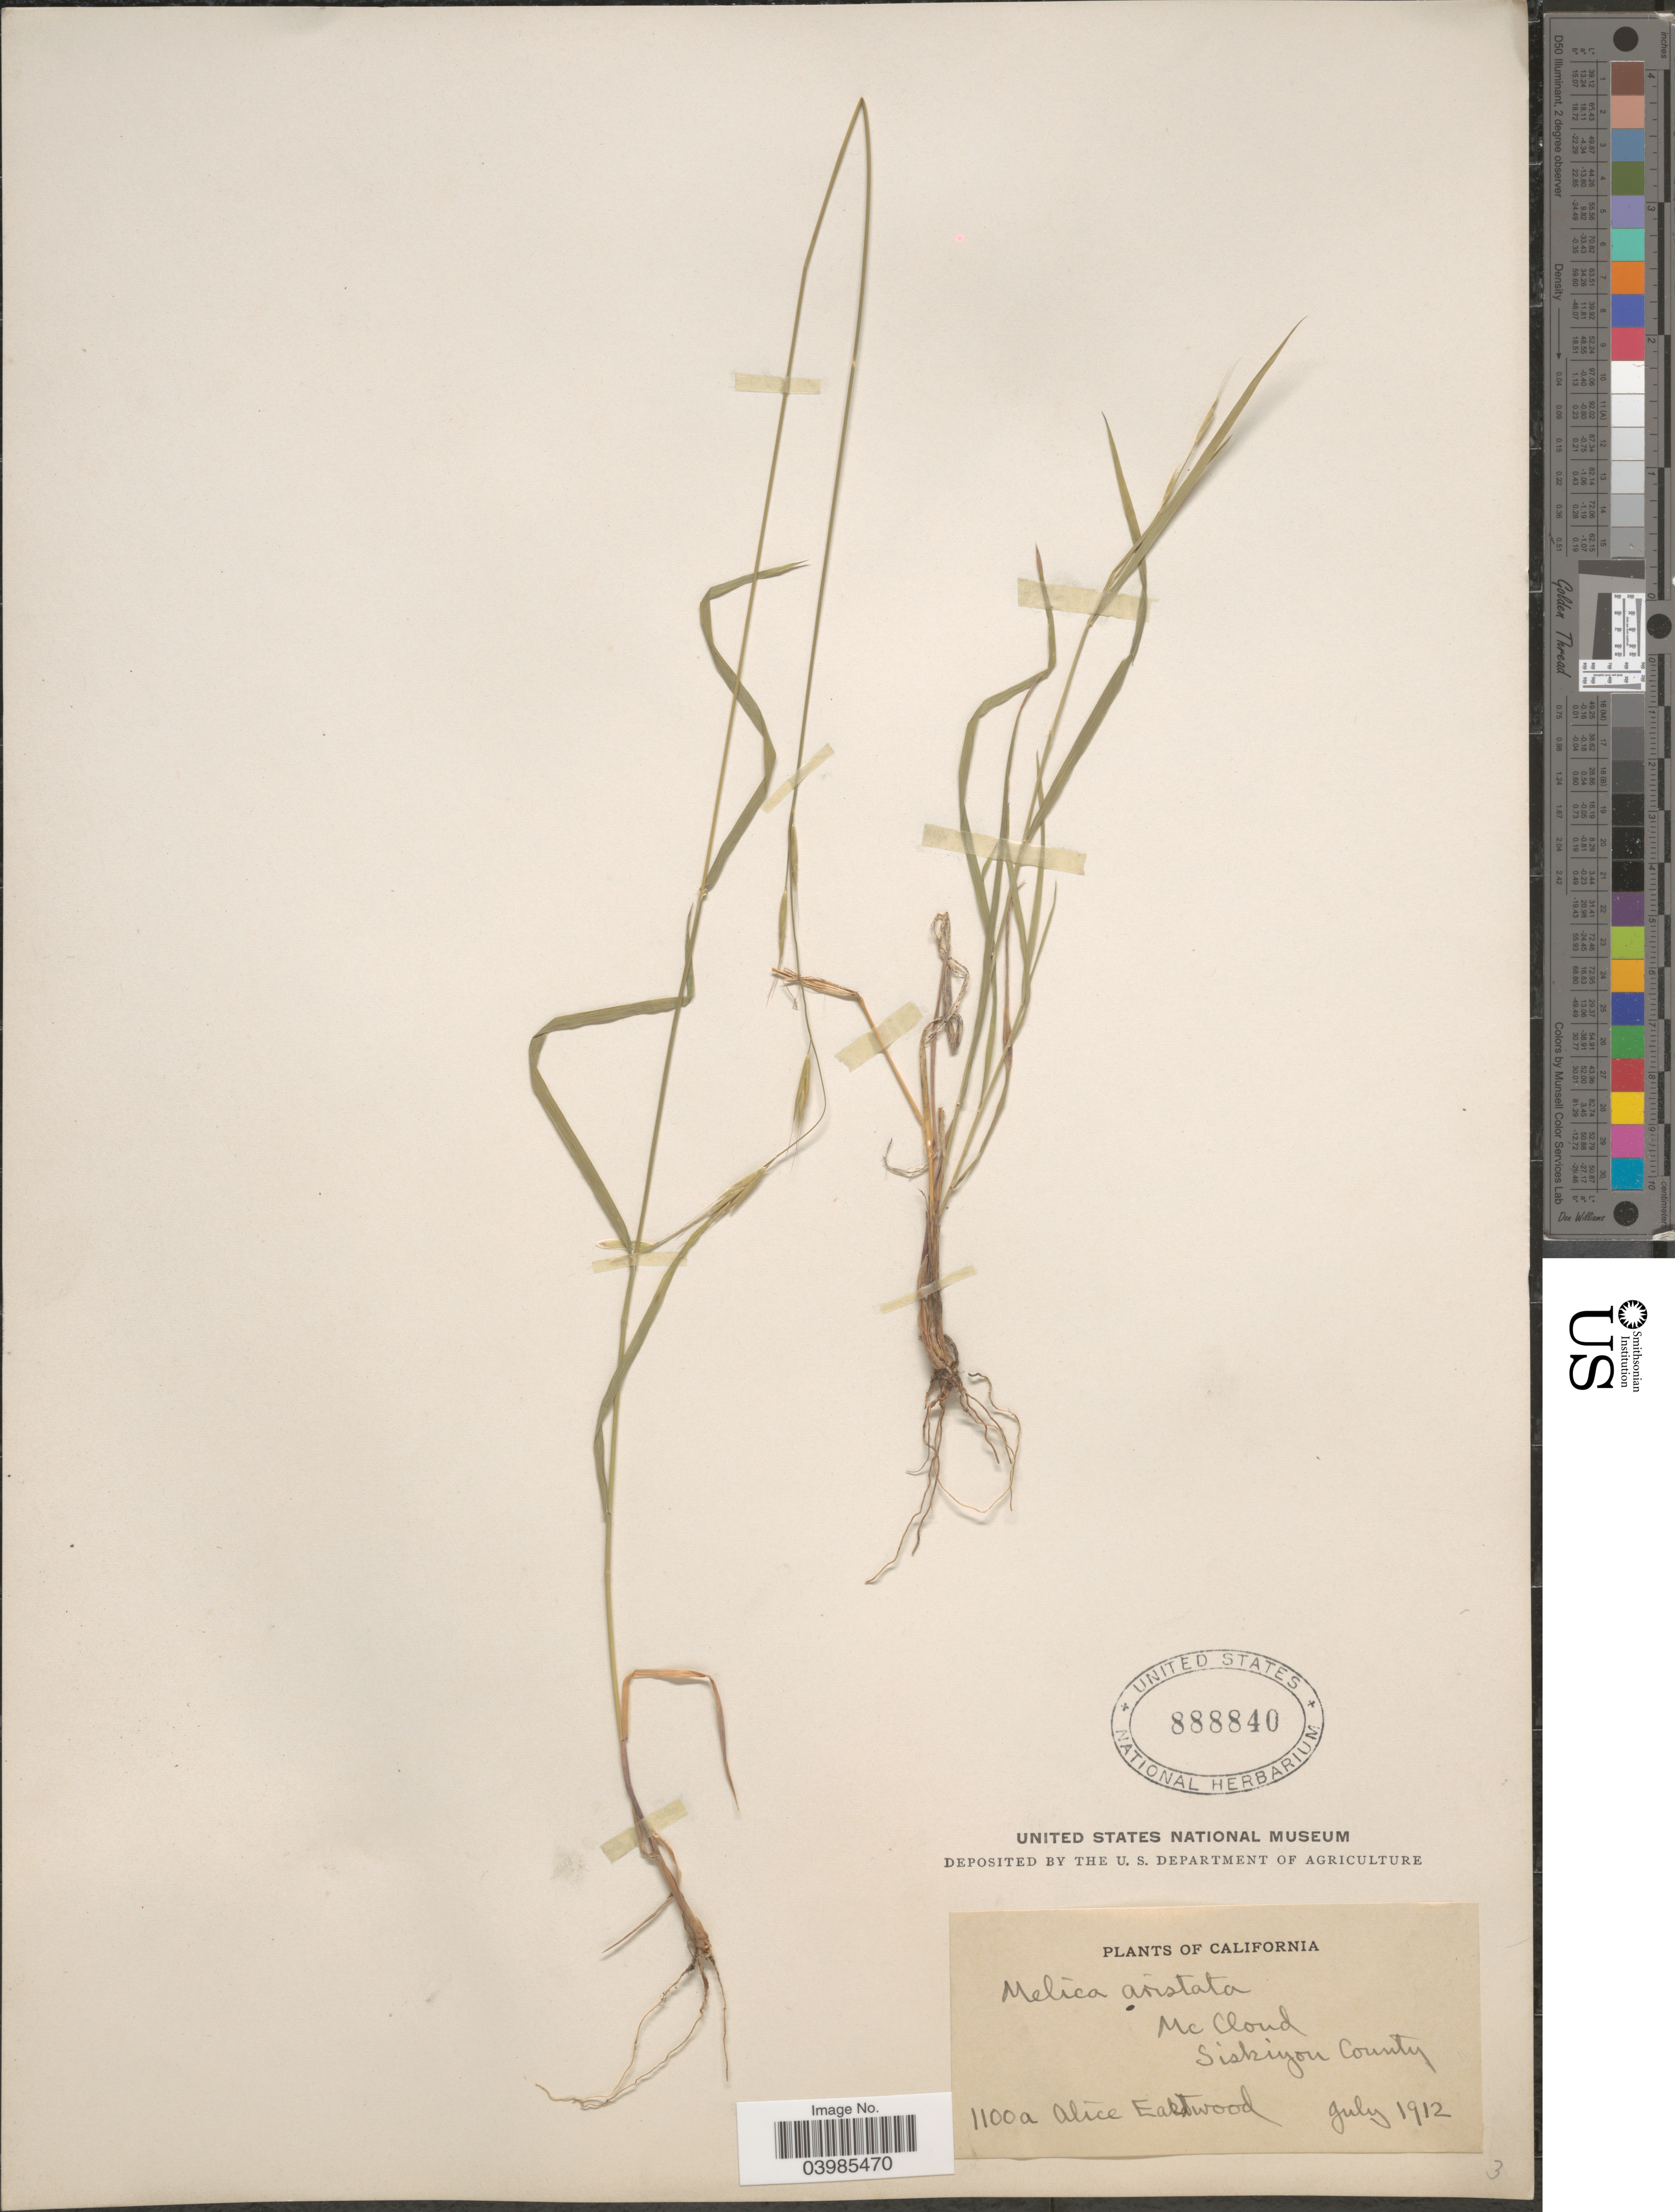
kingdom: Plantae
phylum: Tracheophyta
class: Liliopsida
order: Poales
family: Poaceae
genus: Melica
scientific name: Melica aristata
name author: Thurb. ex Bol.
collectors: A. Eastwood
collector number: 1100a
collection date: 1912-07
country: United States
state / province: California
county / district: Siskiyou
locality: McCloud. Siskiyou County.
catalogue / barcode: US 888840